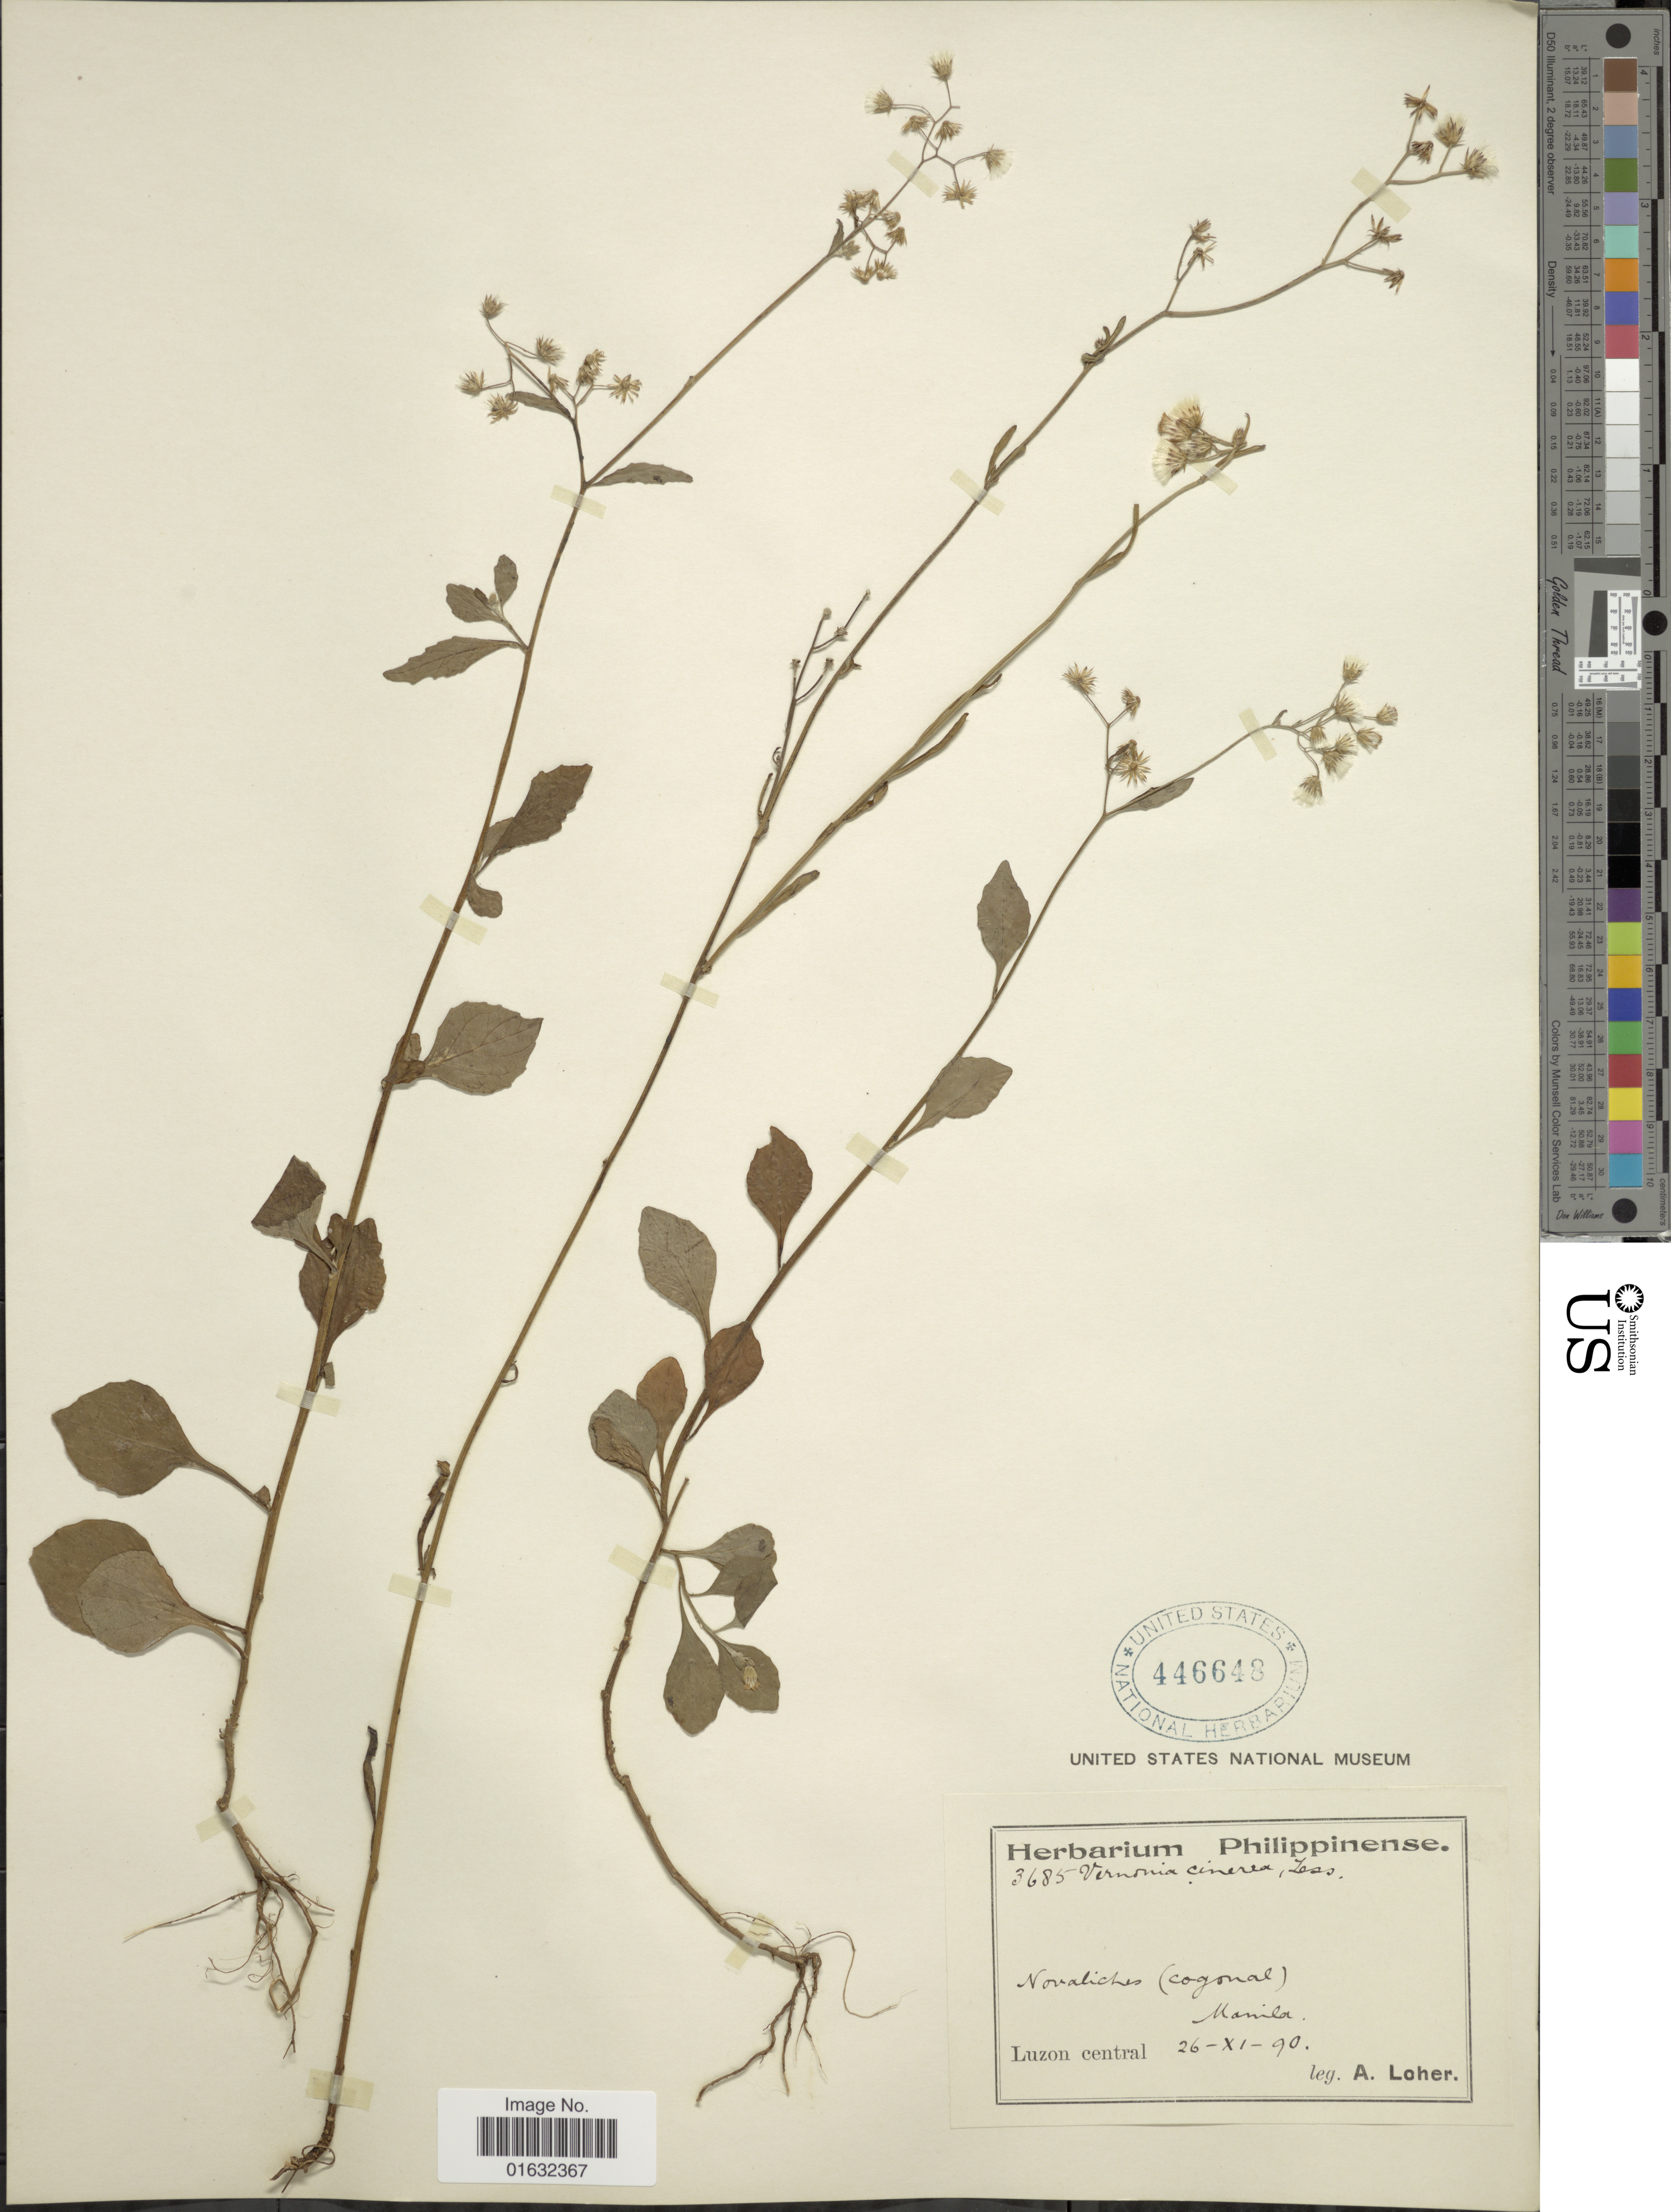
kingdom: Plantae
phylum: Tracheophyta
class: Magnoliopsida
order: Asterales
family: Asteraceae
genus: Cyanthillium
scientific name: Cyanthillium cinereum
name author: (L.) H. Rob.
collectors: A. Loher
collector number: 3685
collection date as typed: Transcribed d/m/y: 26/11/90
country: Philippines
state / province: Central Luzon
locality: Novaliches (cogonal), Manila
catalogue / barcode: US 446648